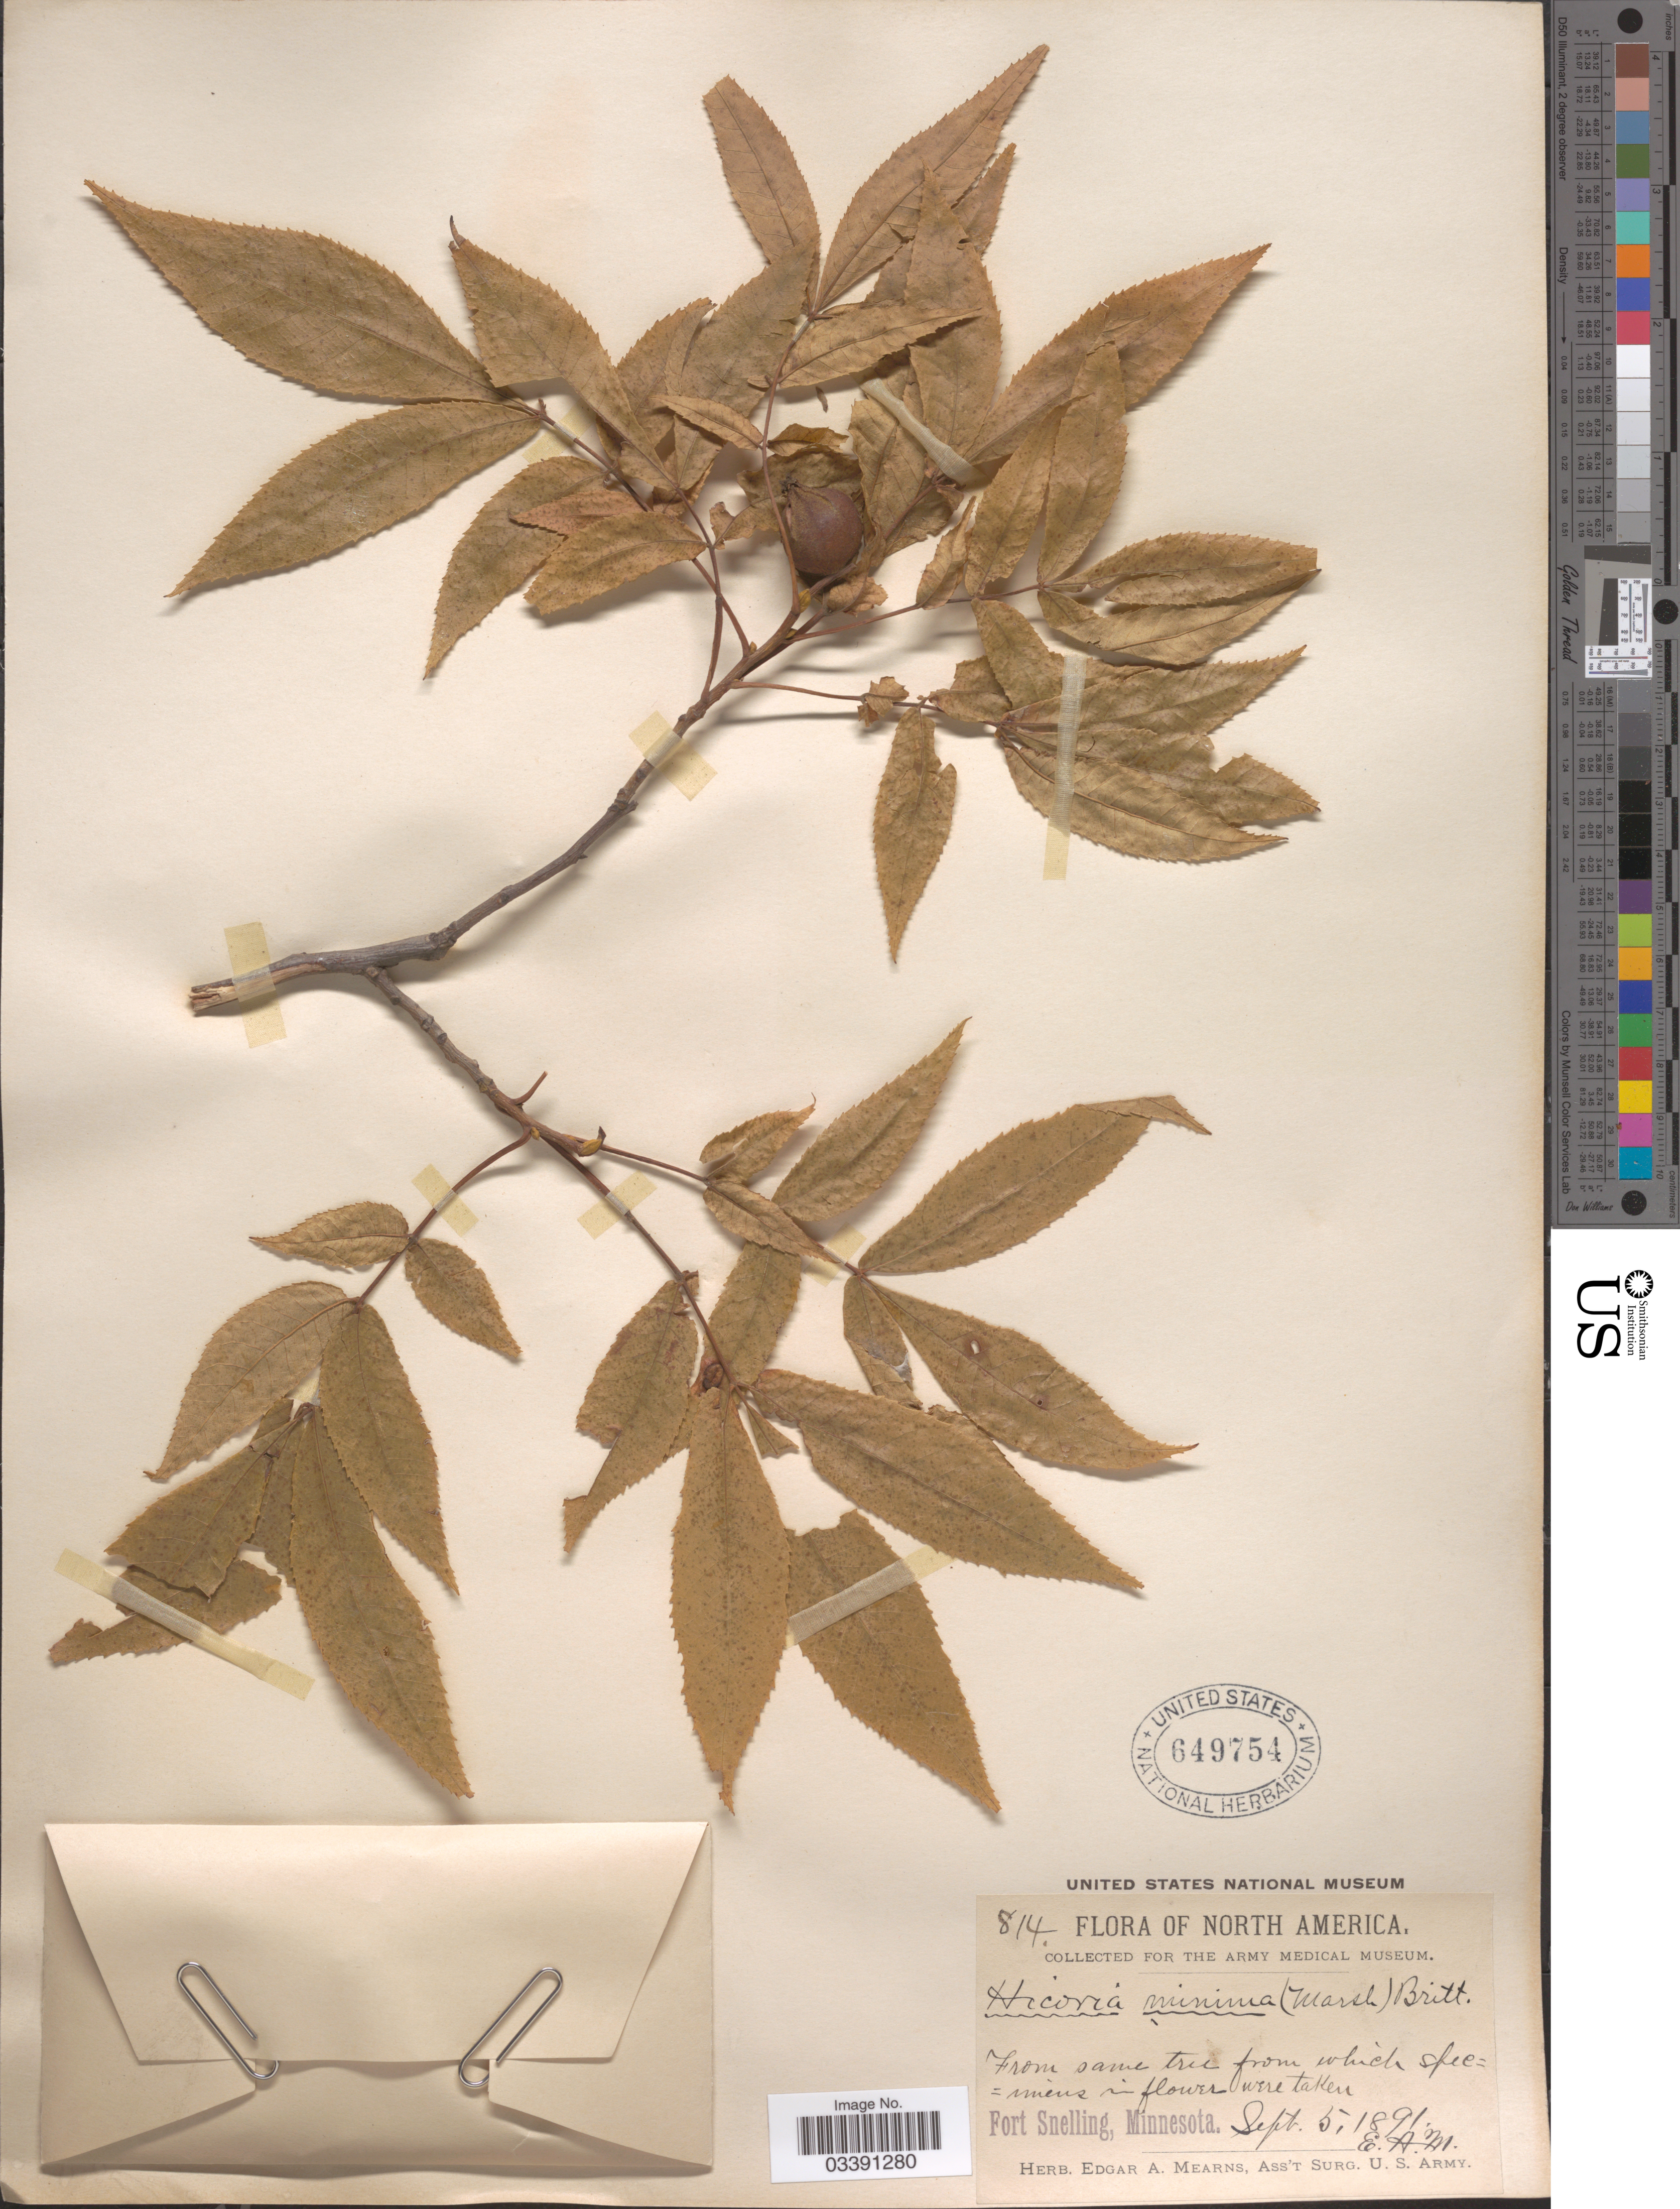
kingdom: Plantae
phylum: Tracheophyta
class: Magnoliopsida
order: Fagales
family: Juglandaceae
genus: Carya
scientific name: Carya cordiformis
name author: (Wangenh.) K. Koch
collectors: E. A. Mearns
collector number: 814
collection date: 1891-09-05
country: United States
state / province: Minnesota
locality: Fort Snelling.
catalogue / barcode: US 649754